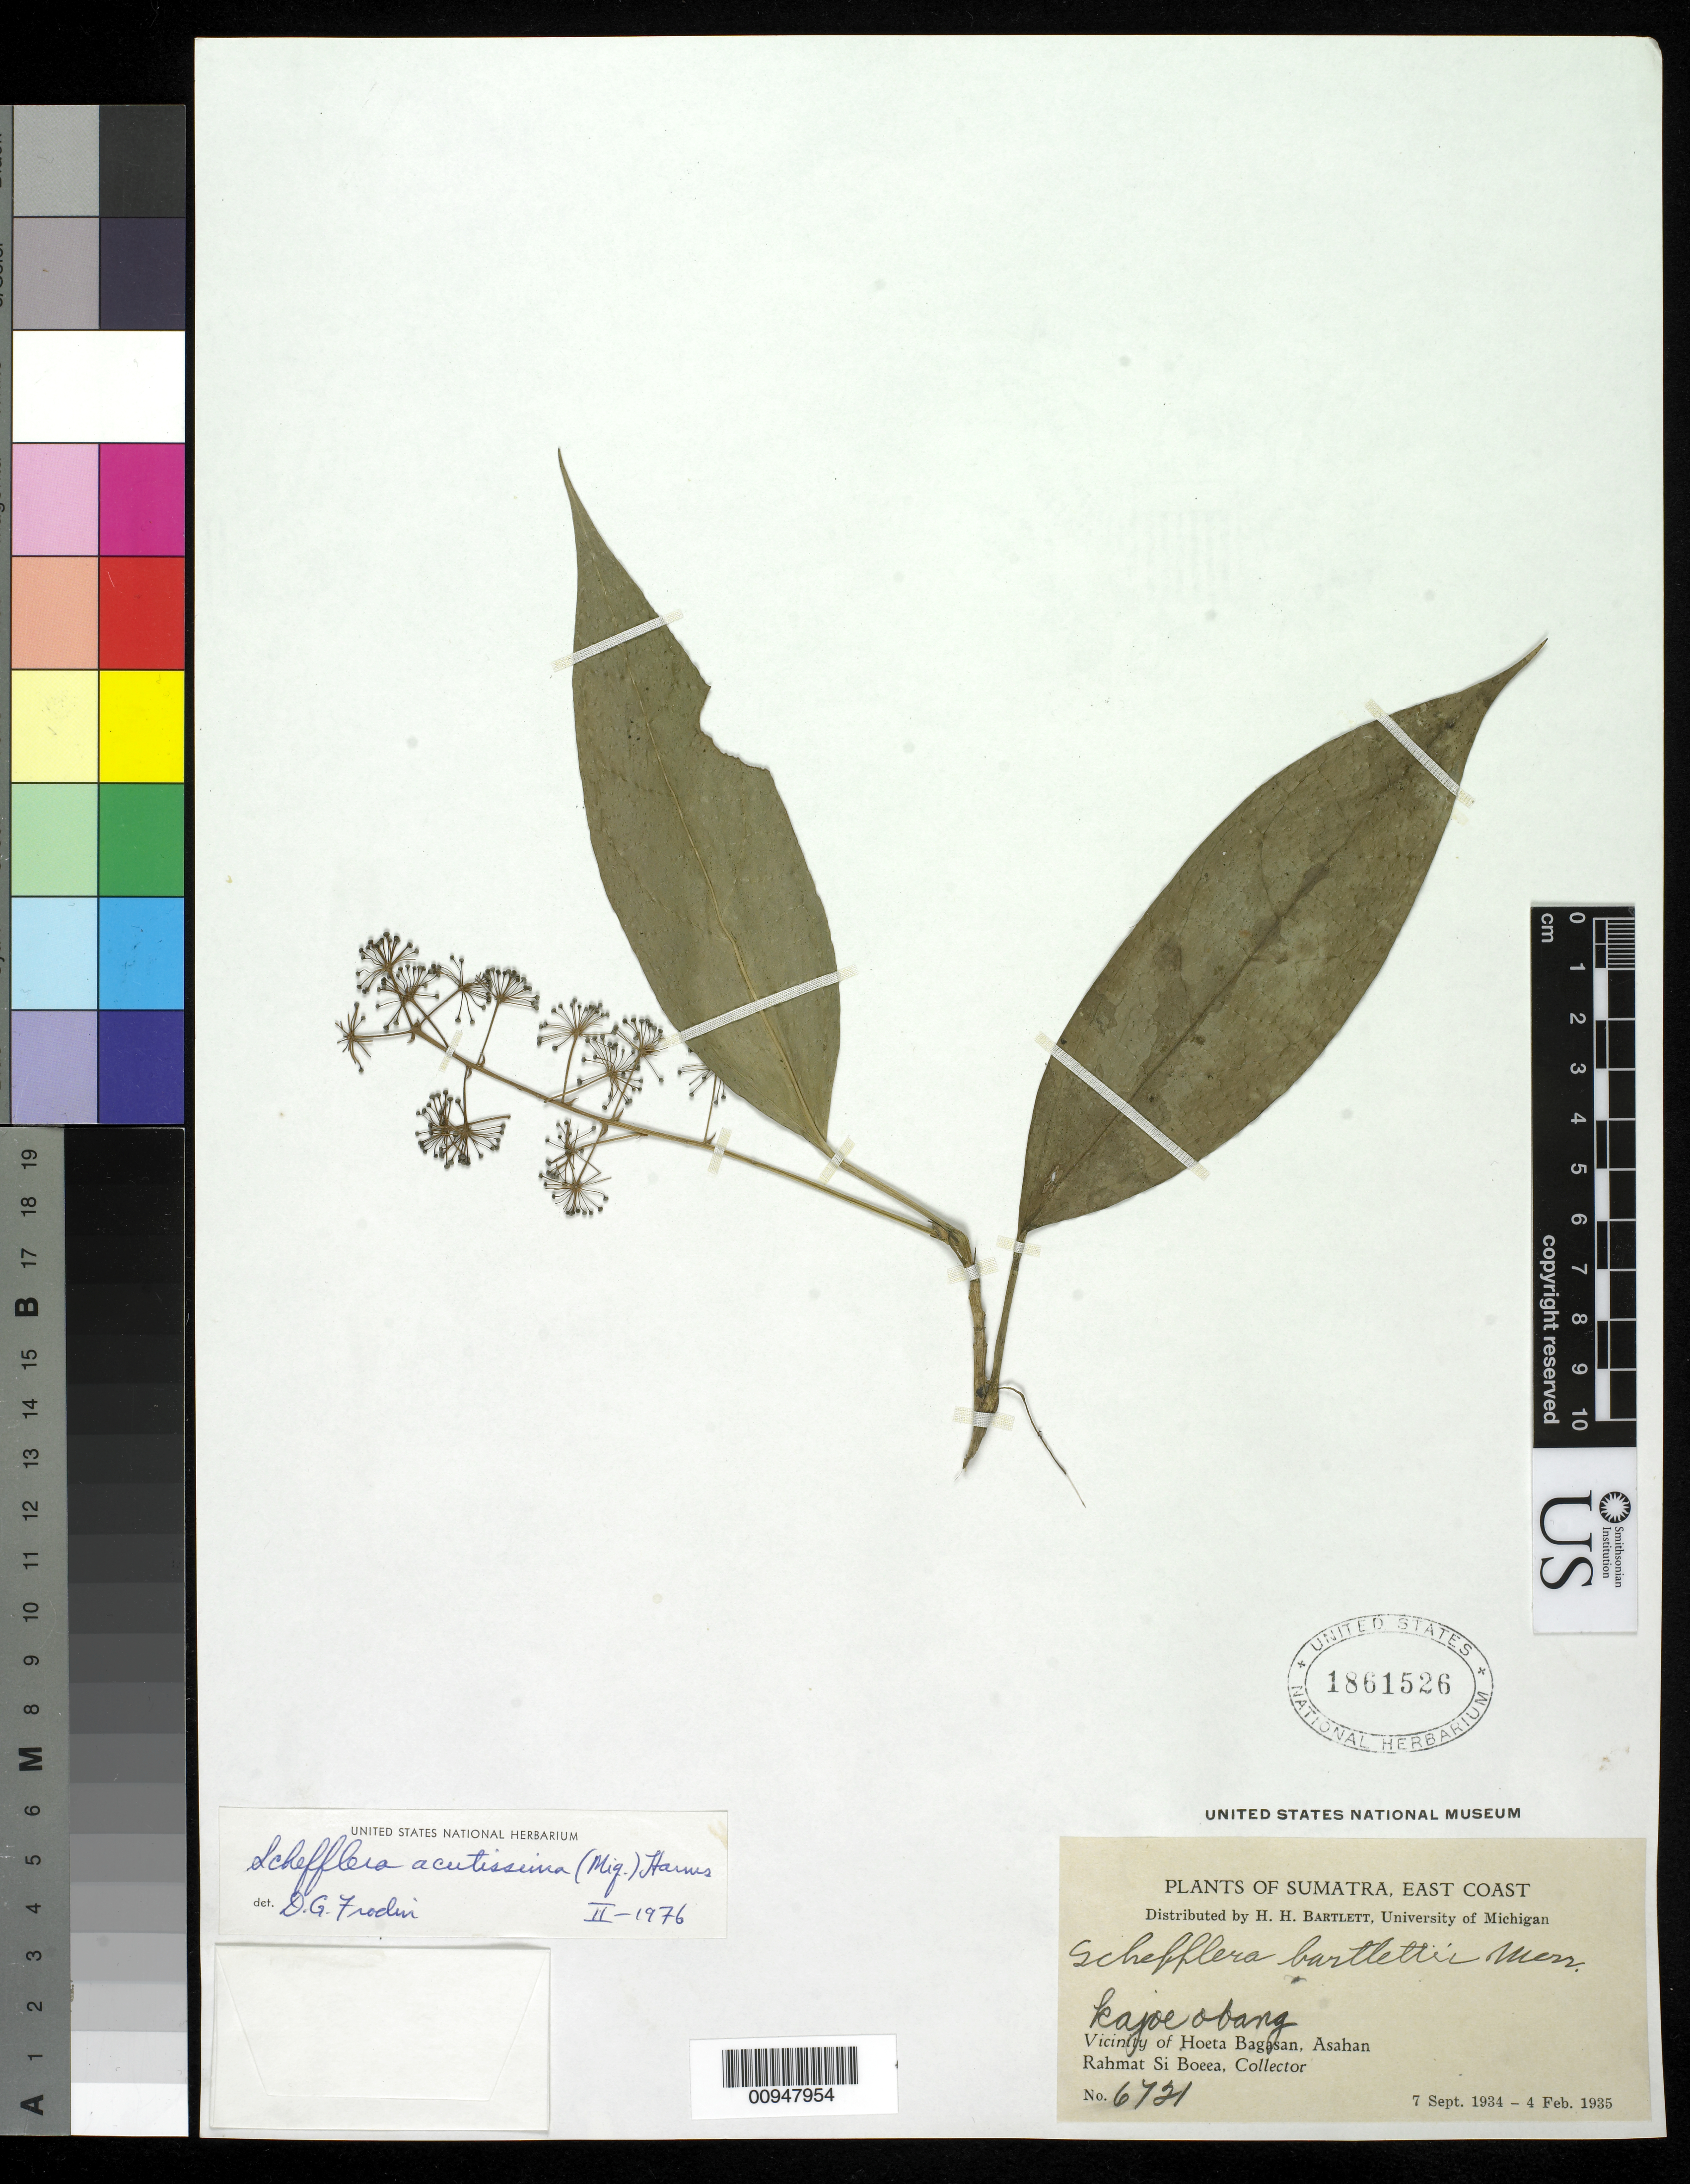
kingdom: Plantae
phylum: Tracheophyta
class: Magnoliopsida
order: Apiales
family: Araliaceae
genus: Heptapleurum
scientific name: Heptapleurum acutissimum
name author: (Miq.) Seem.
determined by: Wagner, W. L., (BOT), Smithsonian Institution - National Museum of Natural History (UNITED STATES)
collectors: Rahmat Si Boeea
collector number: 6721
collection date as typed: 07 Sep 1934 to 04 Feb 1935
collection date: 1934-09-07/1935-02-04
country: Indonesia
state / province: Sumatra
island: Sumatra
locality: East coast, Hoeta Bagasan,Asahan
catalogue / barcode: US 1861526